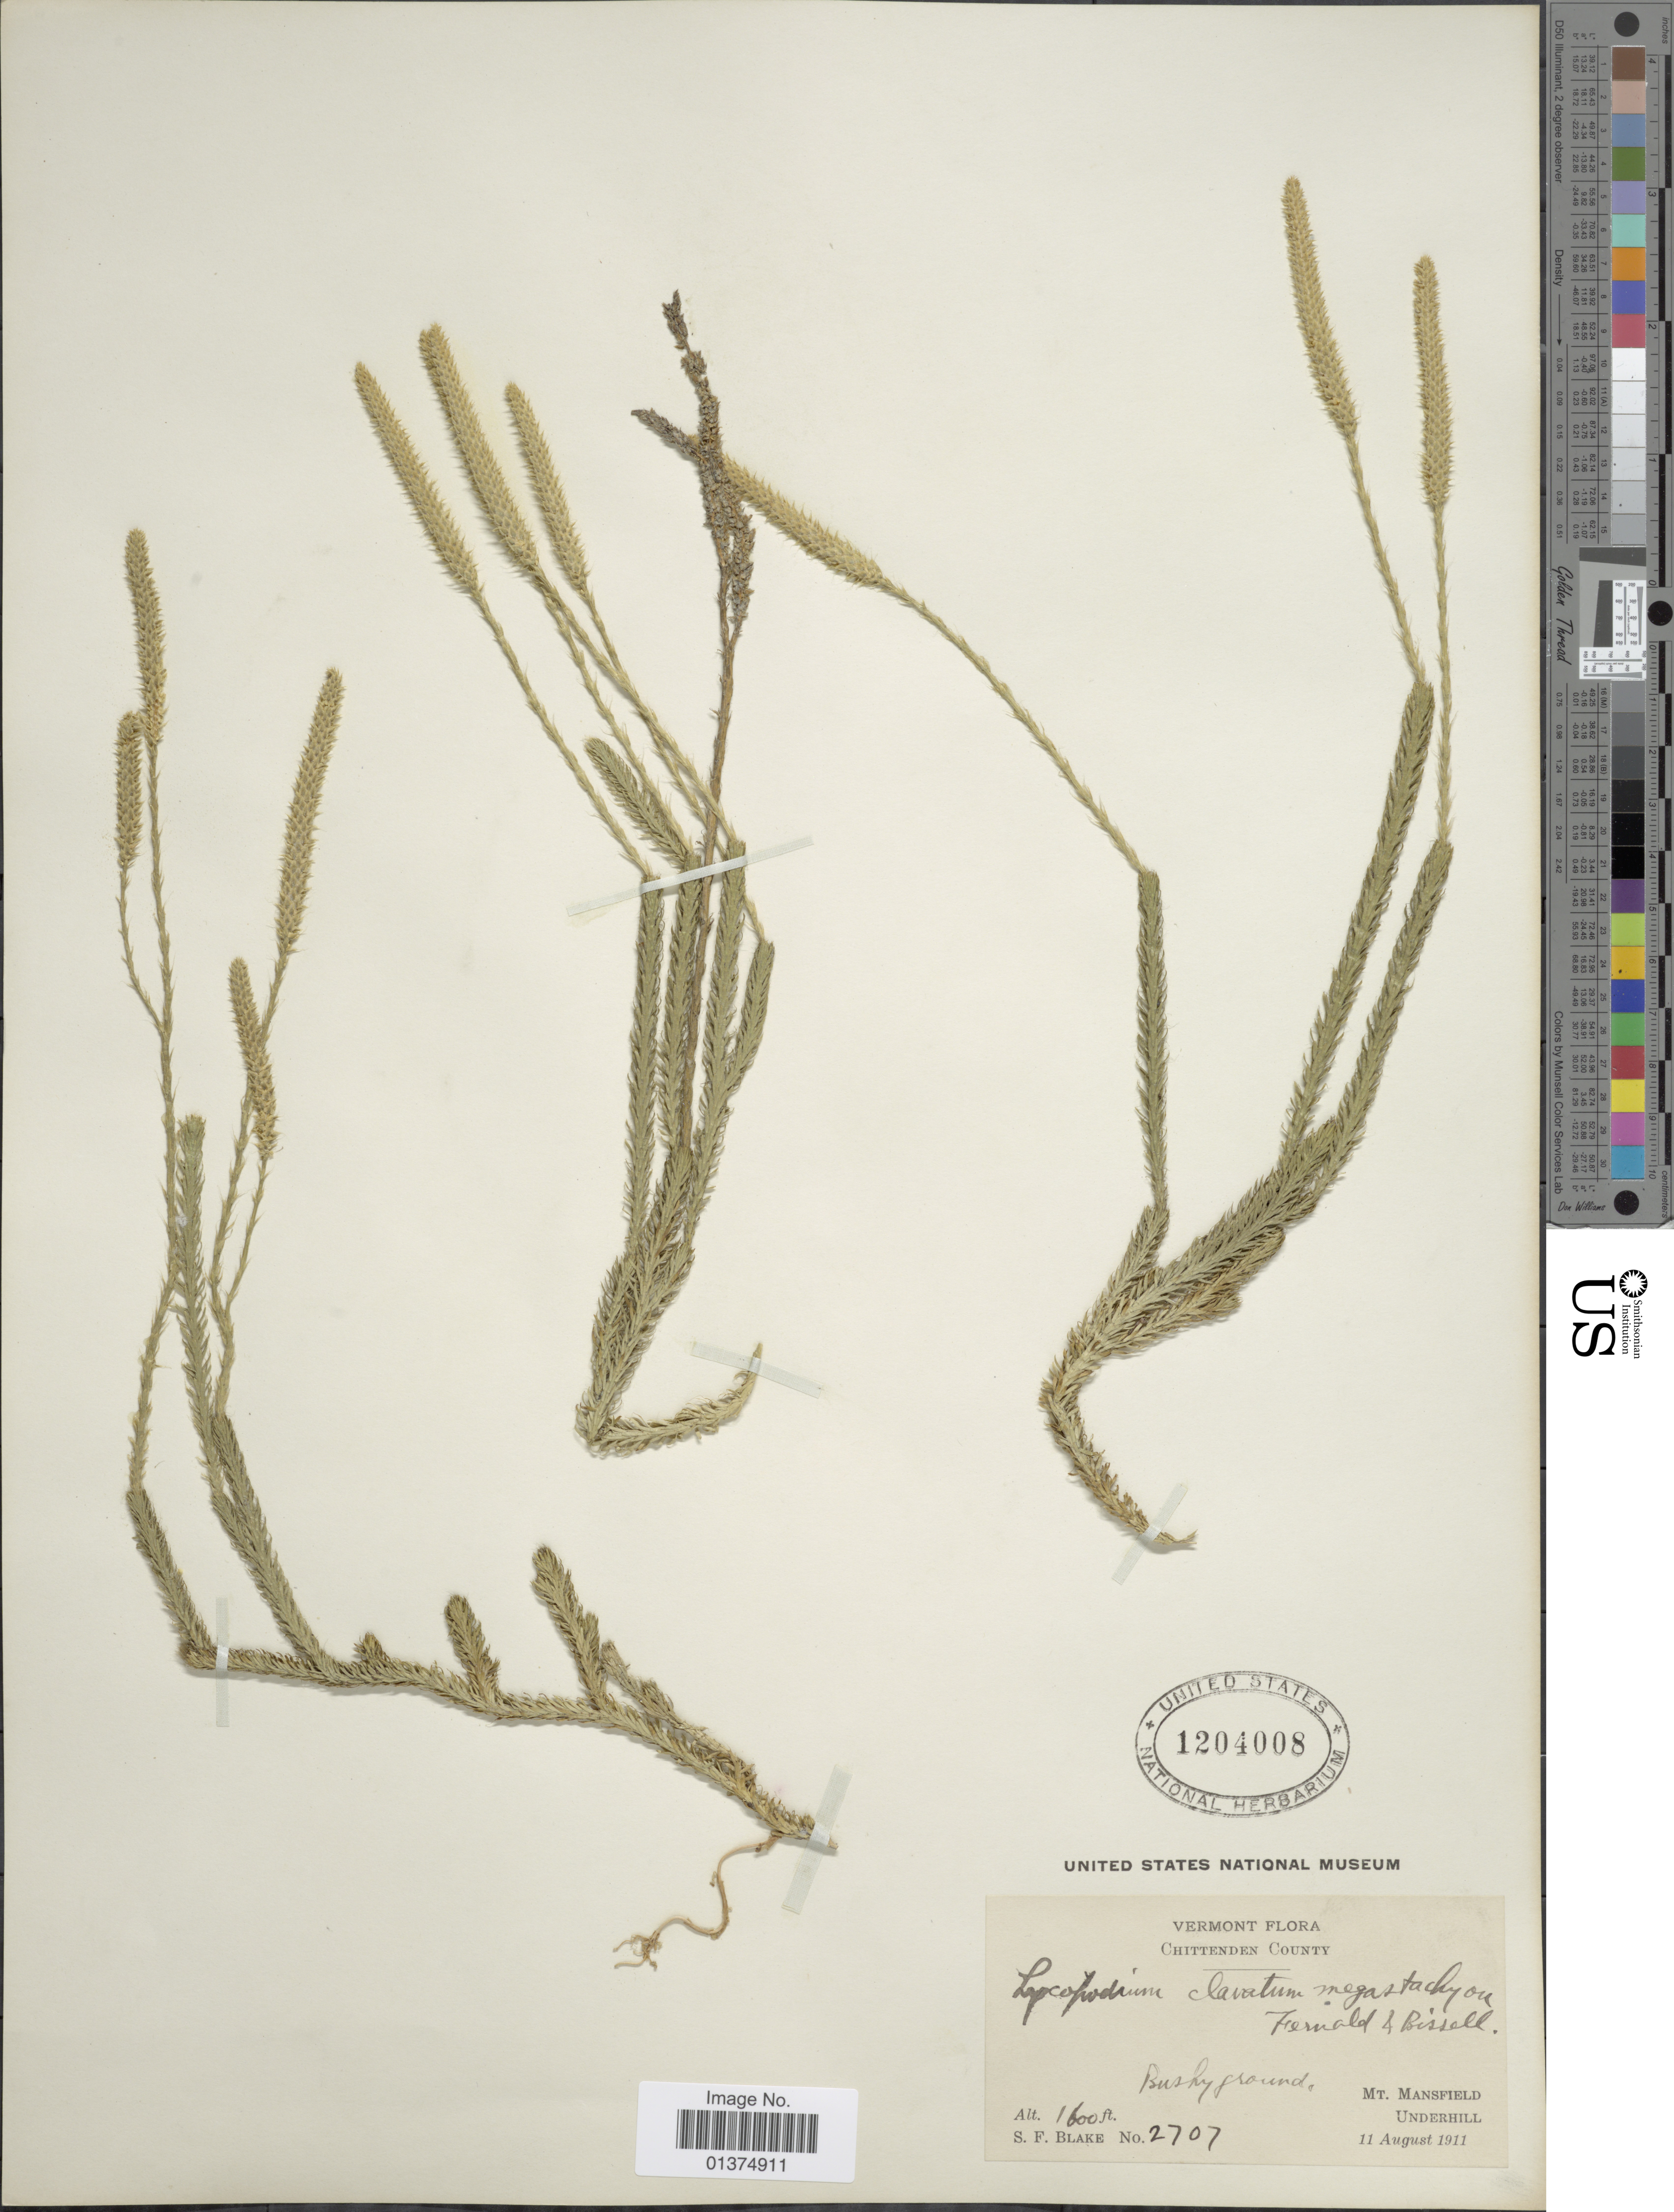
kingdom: Plantae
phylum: Tracheophyta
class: Lycopodiopsida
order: Lycopodiales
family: Lycopodiaceae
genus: Lycopodium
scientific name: Lycopodium lagopus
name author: Zinserl. ex Kuzen.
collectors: S. Blake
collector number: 2707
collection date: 1911-08-11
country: United States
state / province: Vermont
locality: Chittenden County, Mt. mansfield, Underhill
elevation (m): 488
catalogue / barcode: US 1204008